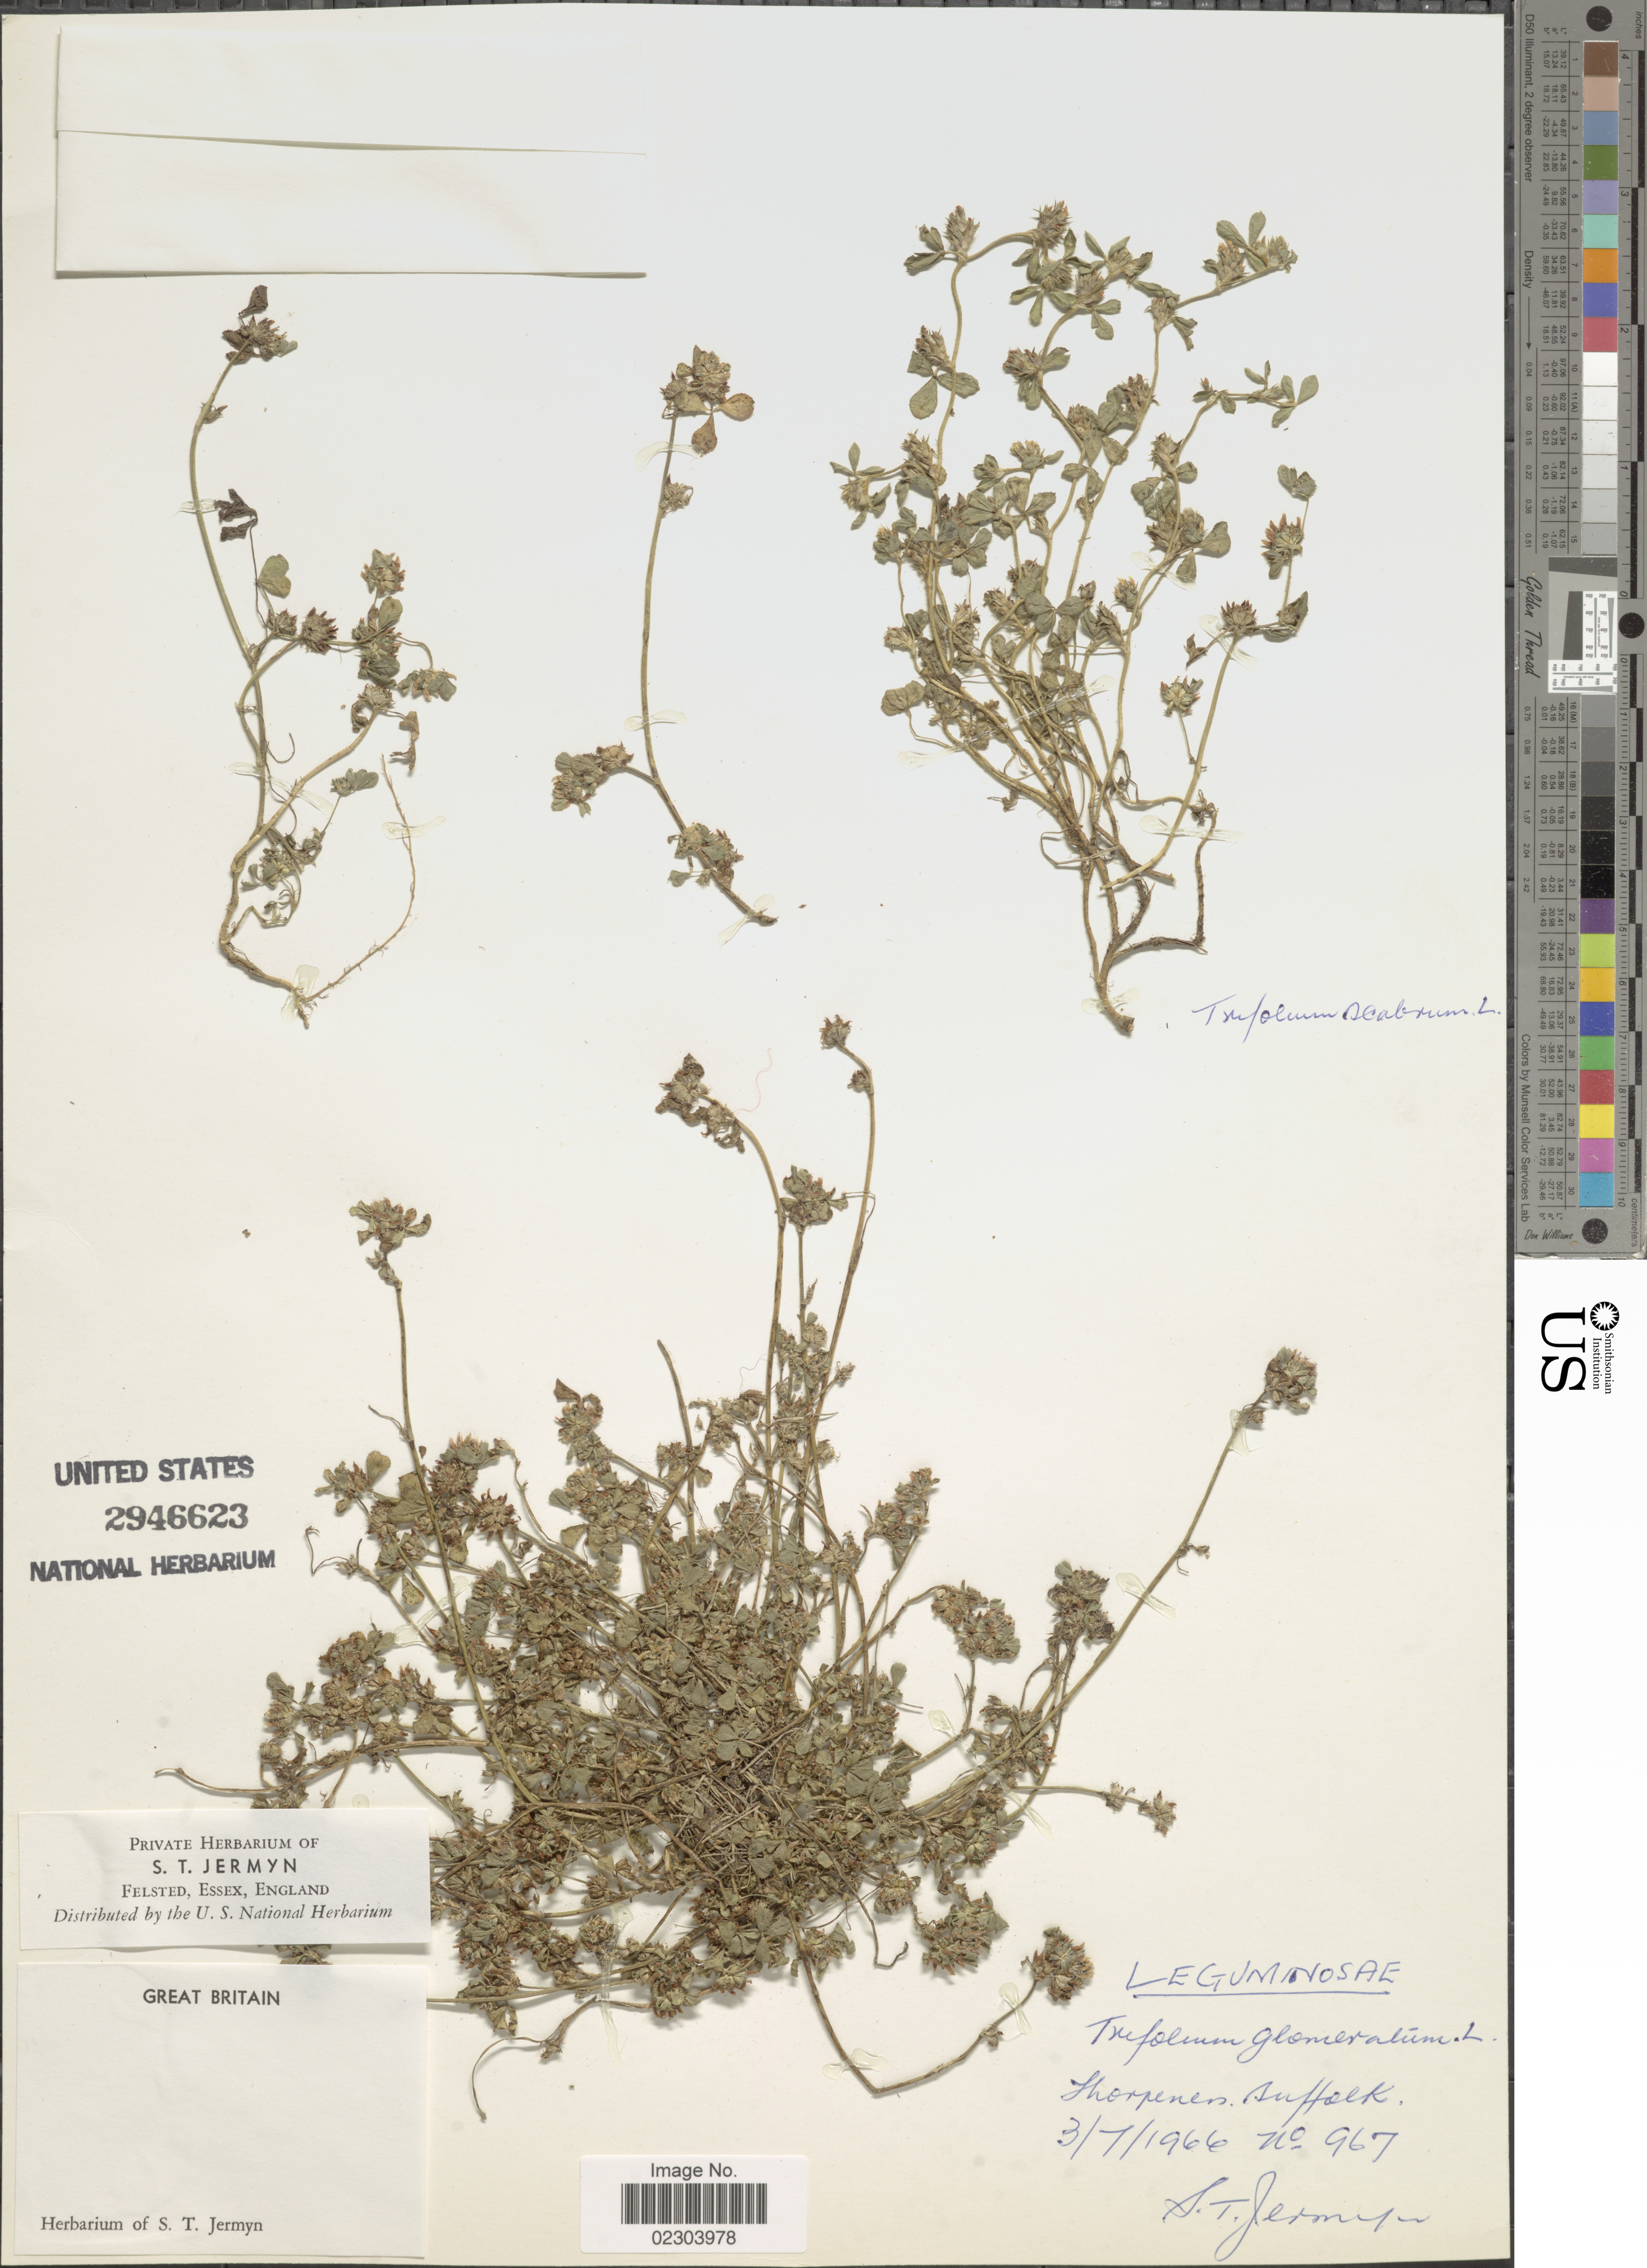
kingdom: Plantae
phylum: Tracheophyta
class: Magnoliopsida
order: Fabales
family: Fabaceae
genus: Trifolium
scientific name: Trifolium glomeratum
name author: L.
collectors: S. Jermyn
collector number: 967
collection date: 1966-07-03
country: United Kingdom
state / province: England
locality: Great Britain, Thorpenes, Suffolk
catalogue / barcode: US 2946623